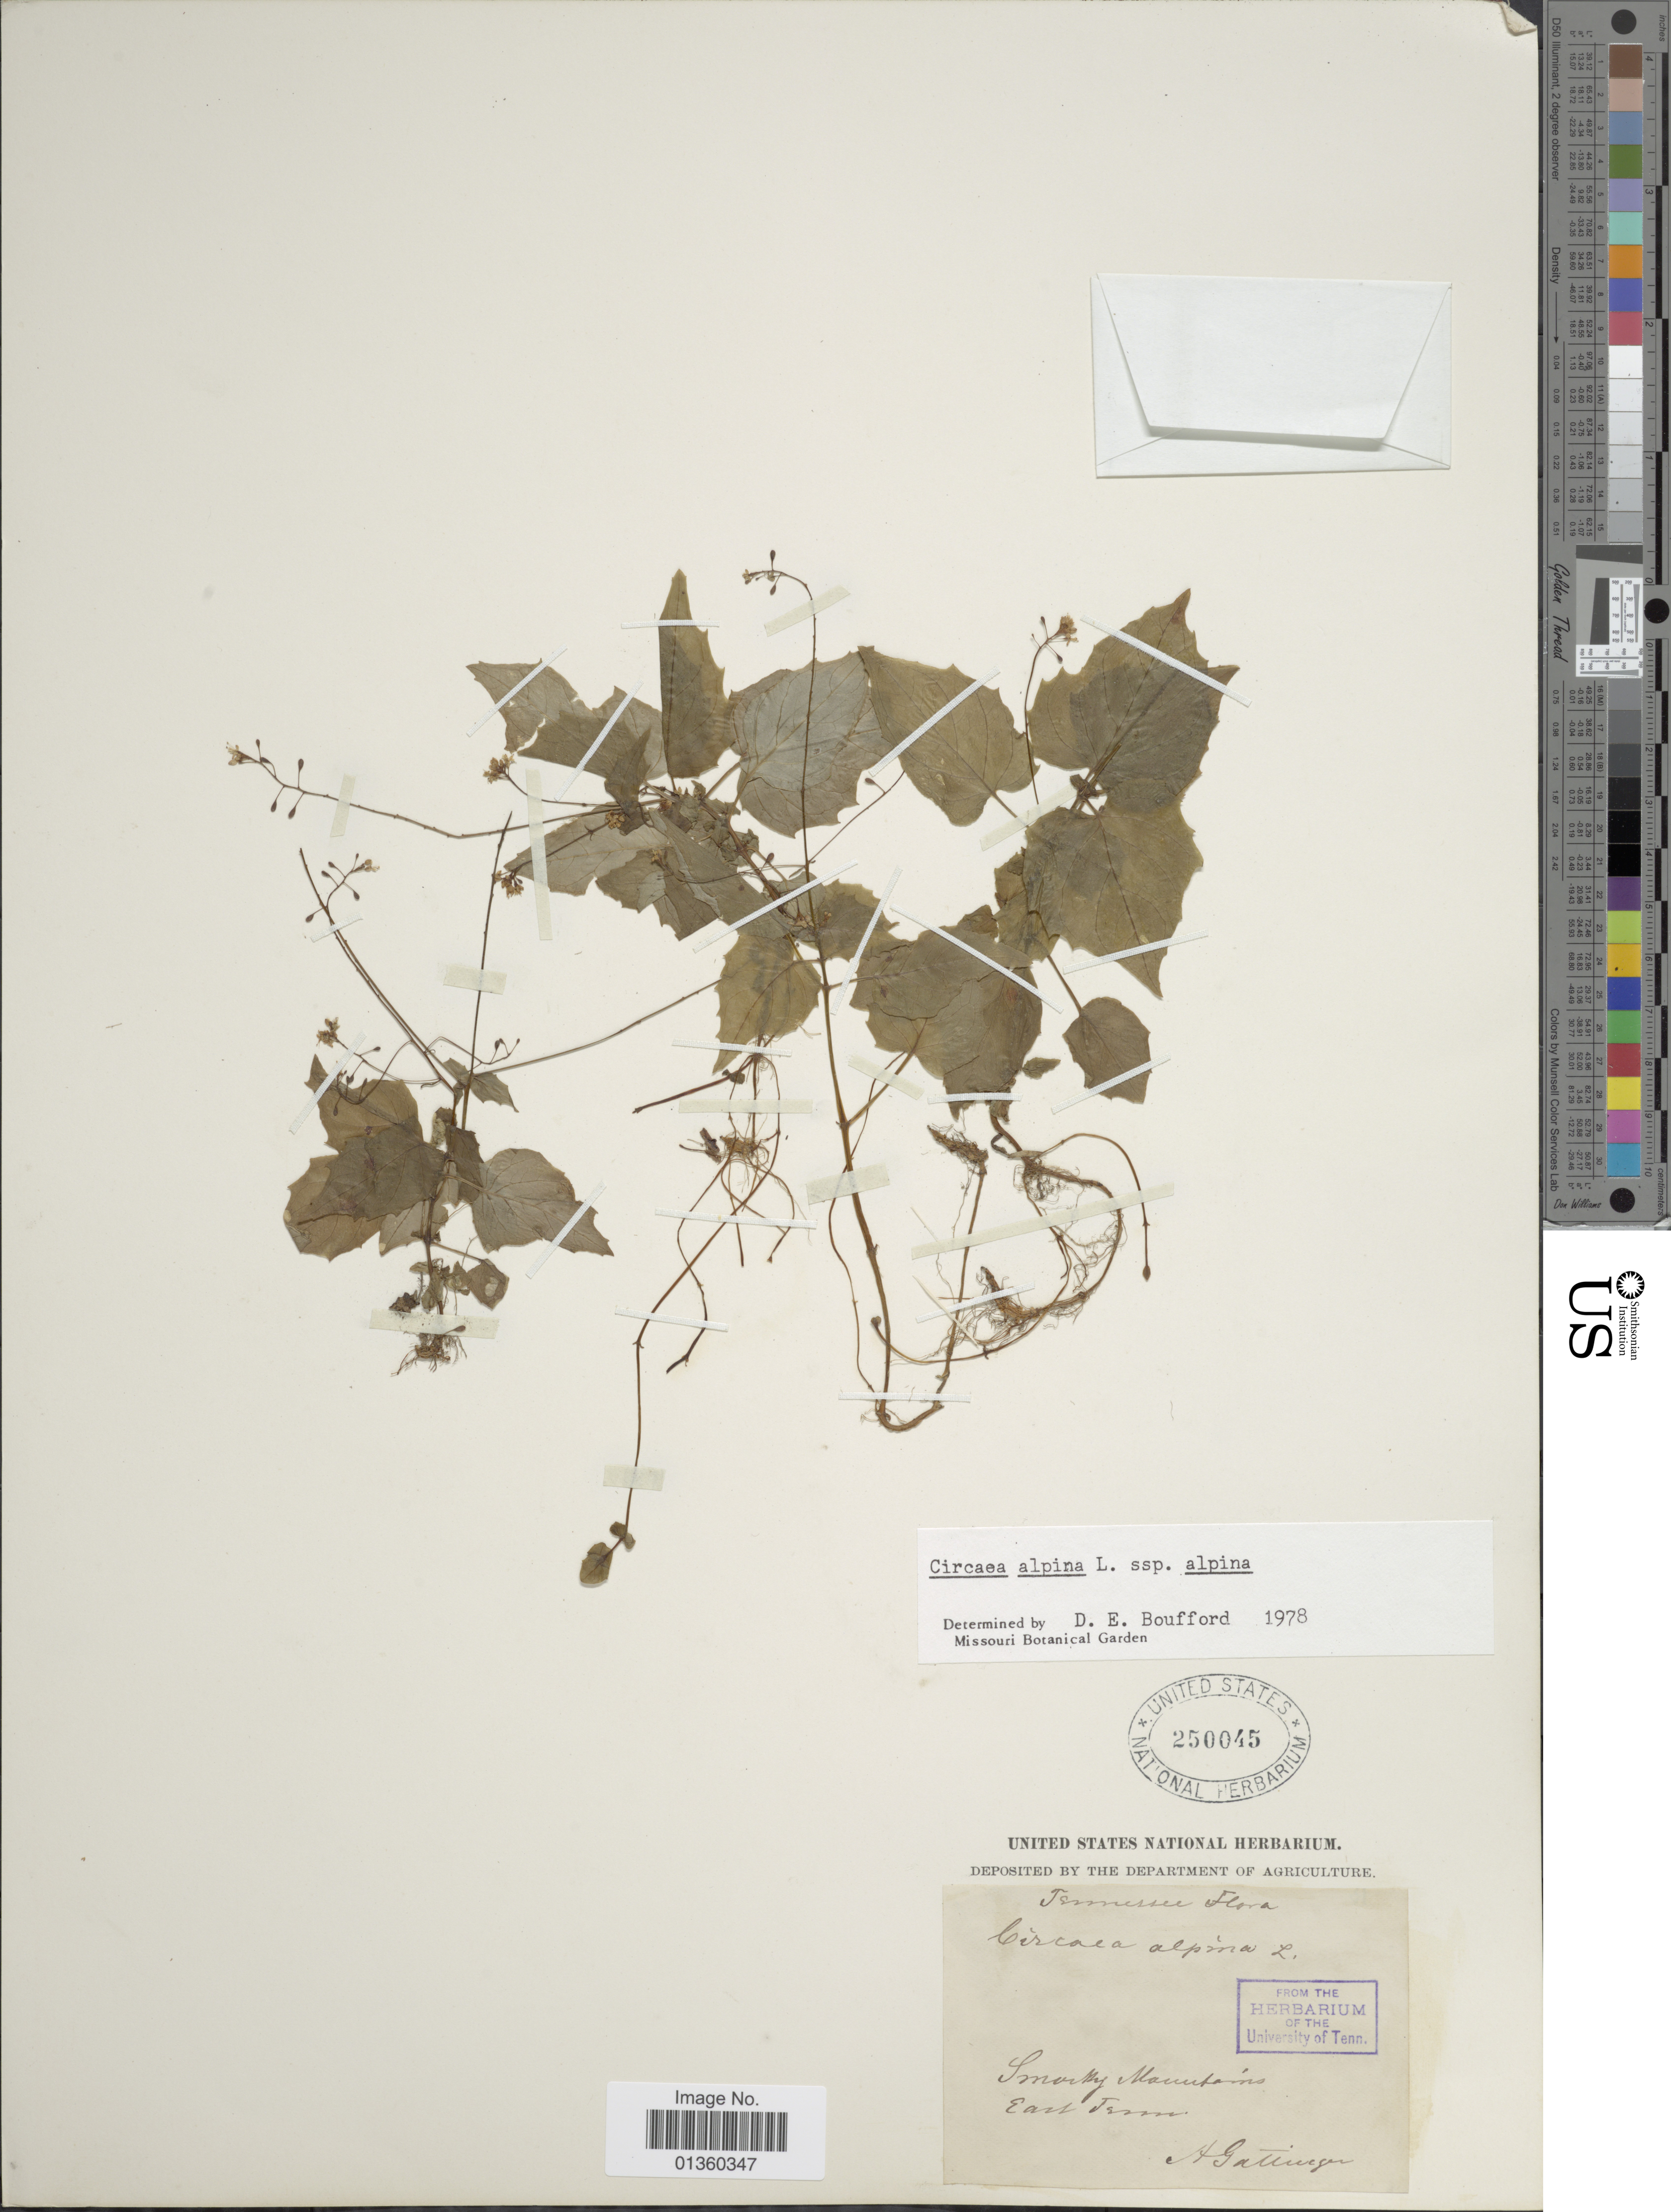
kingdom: Plantae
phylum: Tracheophyta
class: Magnoliopsida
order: Myrtales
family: Onagraceae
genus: Circaea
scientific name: Circaea alpina subsp. alpina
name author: L.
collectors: A. Gattinger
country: United States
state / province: Tennessee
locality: Smoky Mountains, East Tenn.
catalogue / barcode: US 250045